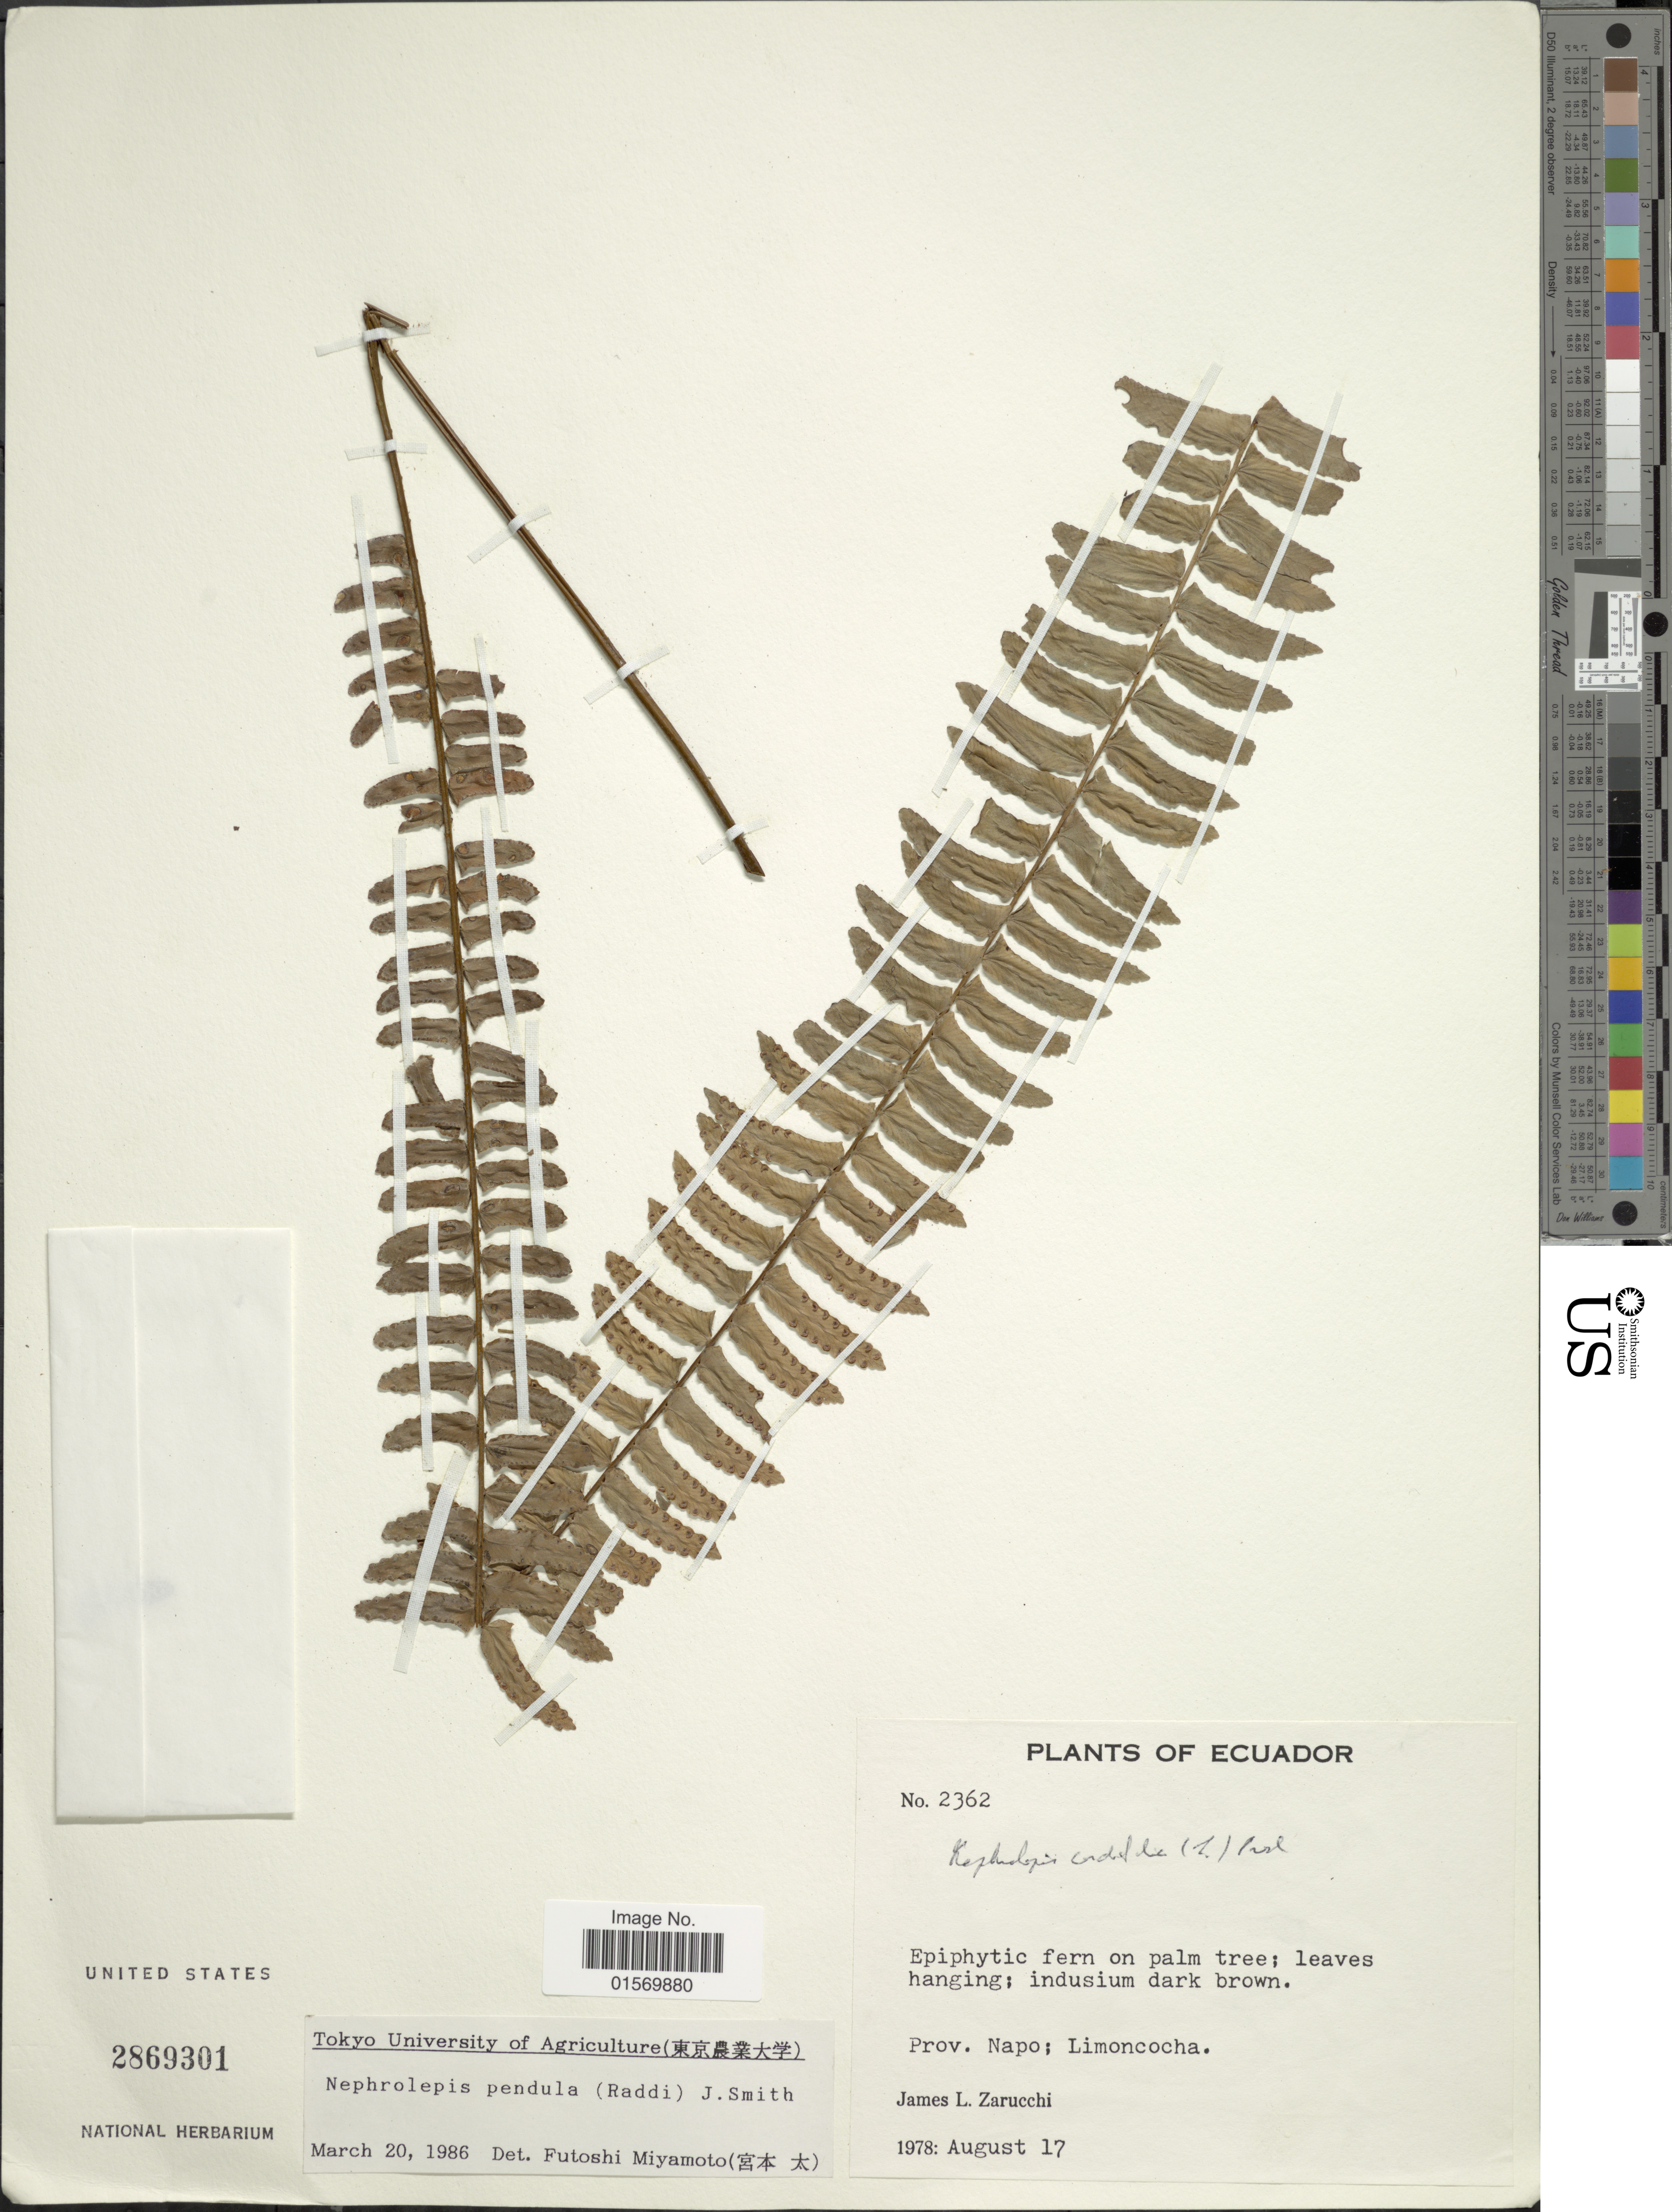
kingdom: Plantae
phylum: Tracheophyta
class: Polypodiopsida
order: Polypodiales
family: Nephrolepidaceae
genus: Nephrolepis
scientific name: Nephrolepis pendula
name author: (Raddi) J. Sm.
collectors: J. L. Zarucchi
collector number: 2362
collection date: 1978-08-17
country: Ecuador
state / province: Napo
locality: Limoncocha.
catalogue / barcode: US 2869301